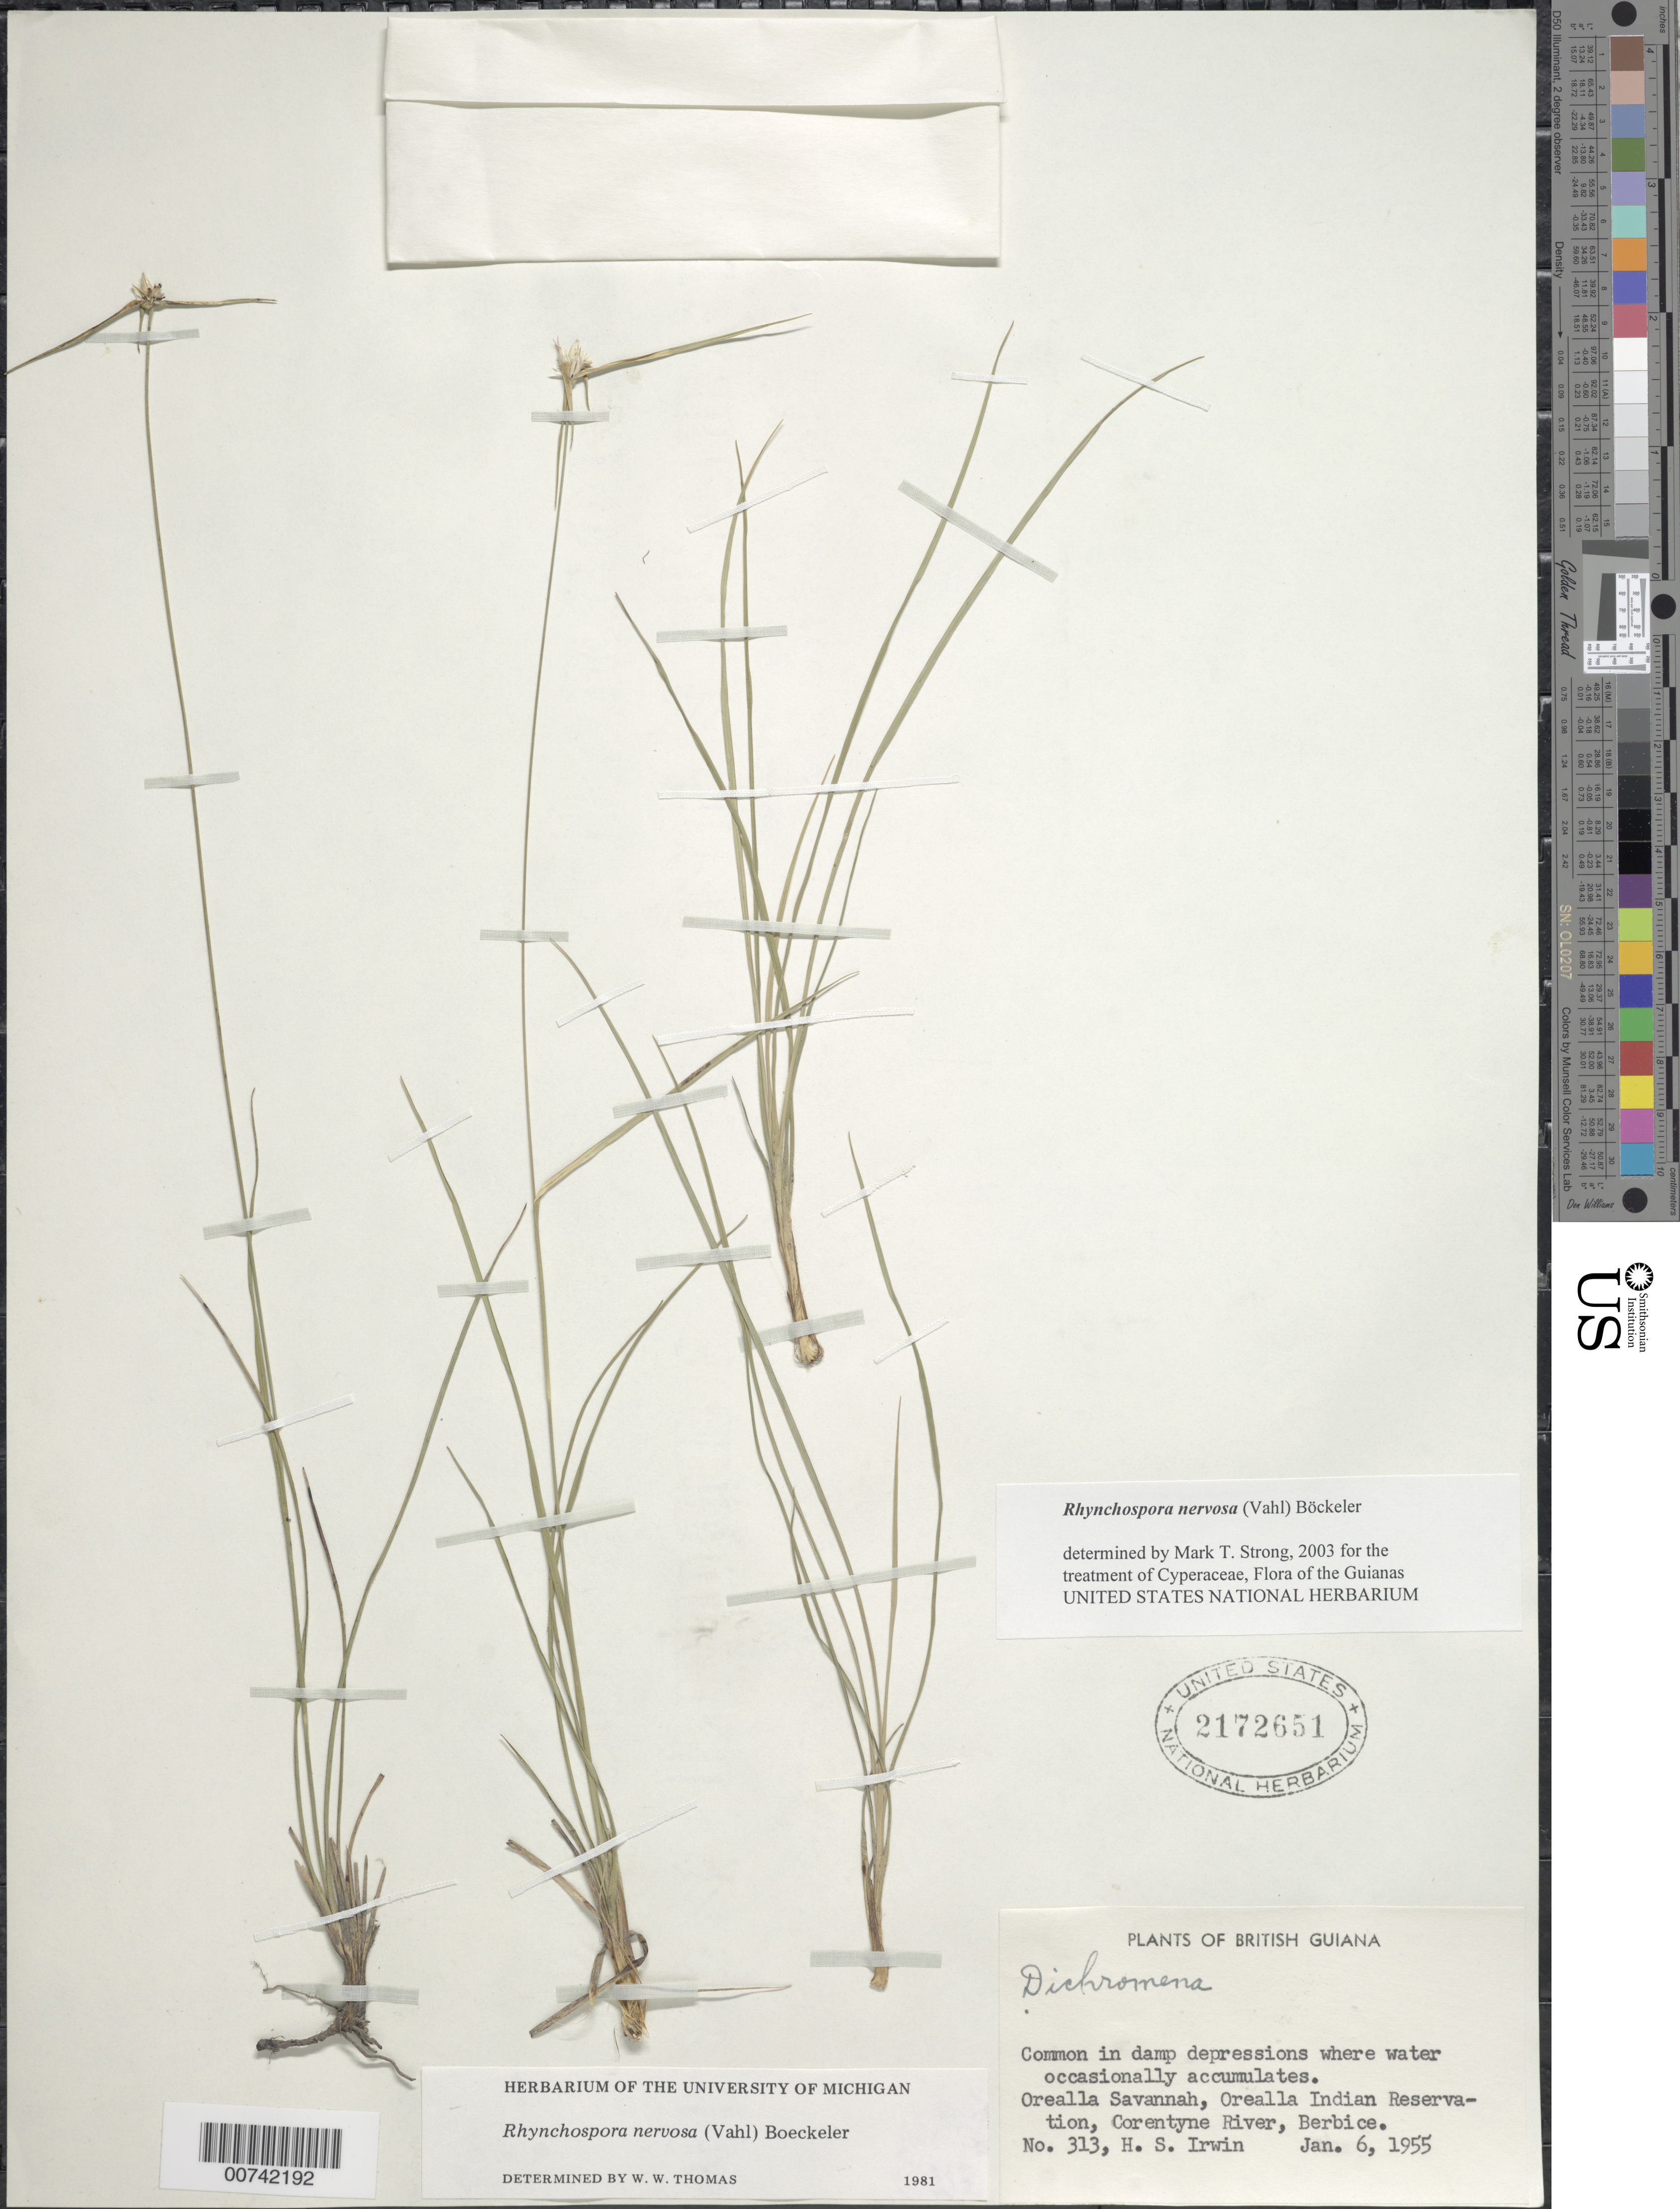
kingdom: Plantae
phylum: Tracheophyta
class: Liliopsida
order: Poales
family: Cyperaceae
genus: Rhynchospora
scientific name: Rhynchospora nervosa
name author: (Vahl) Boeckeler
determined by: Strong, M. T., (US), Smithsonian Institution - National Museum of Natural History (UNITED STATES)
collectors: H. Irwin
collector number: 313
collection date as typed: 6-Jan-55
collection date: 1955-01-06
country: Guyana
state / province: E. Berbice-Corentyne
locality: Orealla Savanna, Orealla Indian Reservation, Corentyne River, Berbice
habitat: Damp depressions where water occasionally accumulates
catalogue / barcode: US 2172651